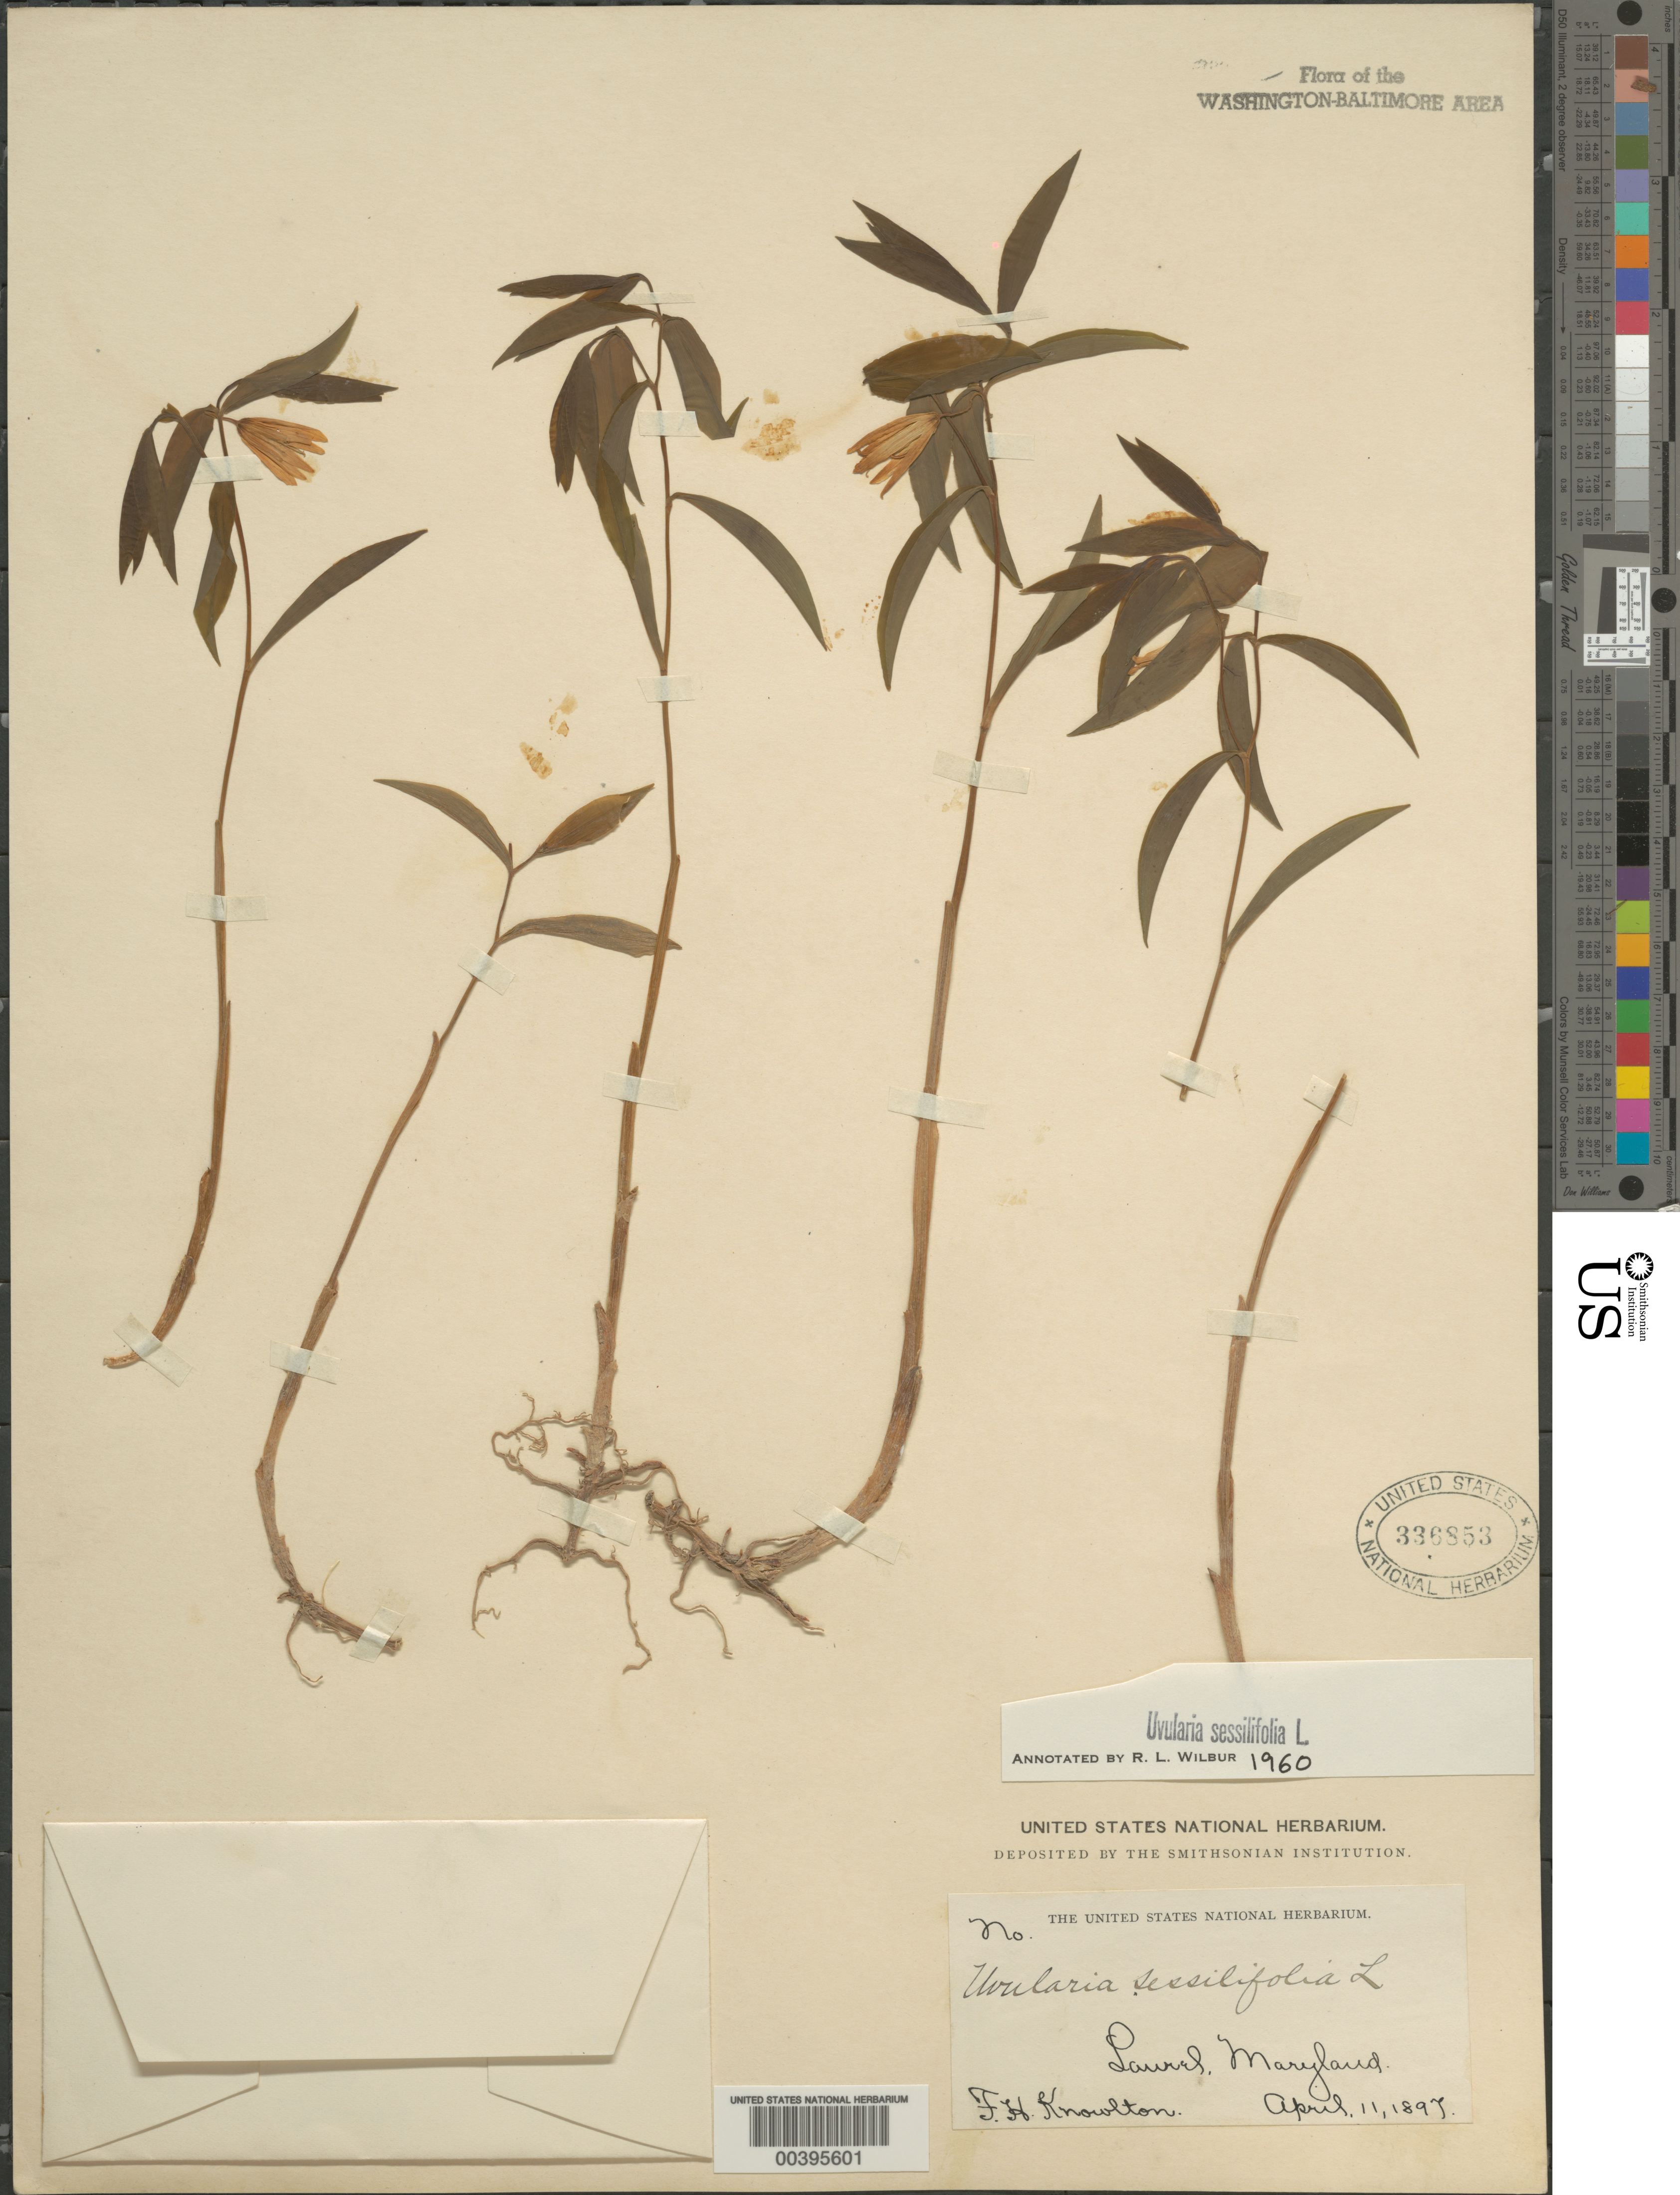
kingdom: Plantae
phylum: Tracheophyta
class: Liliopsida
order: Liliales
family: Colchicaceae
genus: Uvularia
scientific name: Uvularia sessilifolia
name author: L.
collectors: F. H. Knowlton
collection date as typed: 11 Apr 1897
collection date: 1897-04-11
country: United States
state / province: Maryland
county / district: Prince George's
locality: Laurel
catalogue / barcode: US 336853